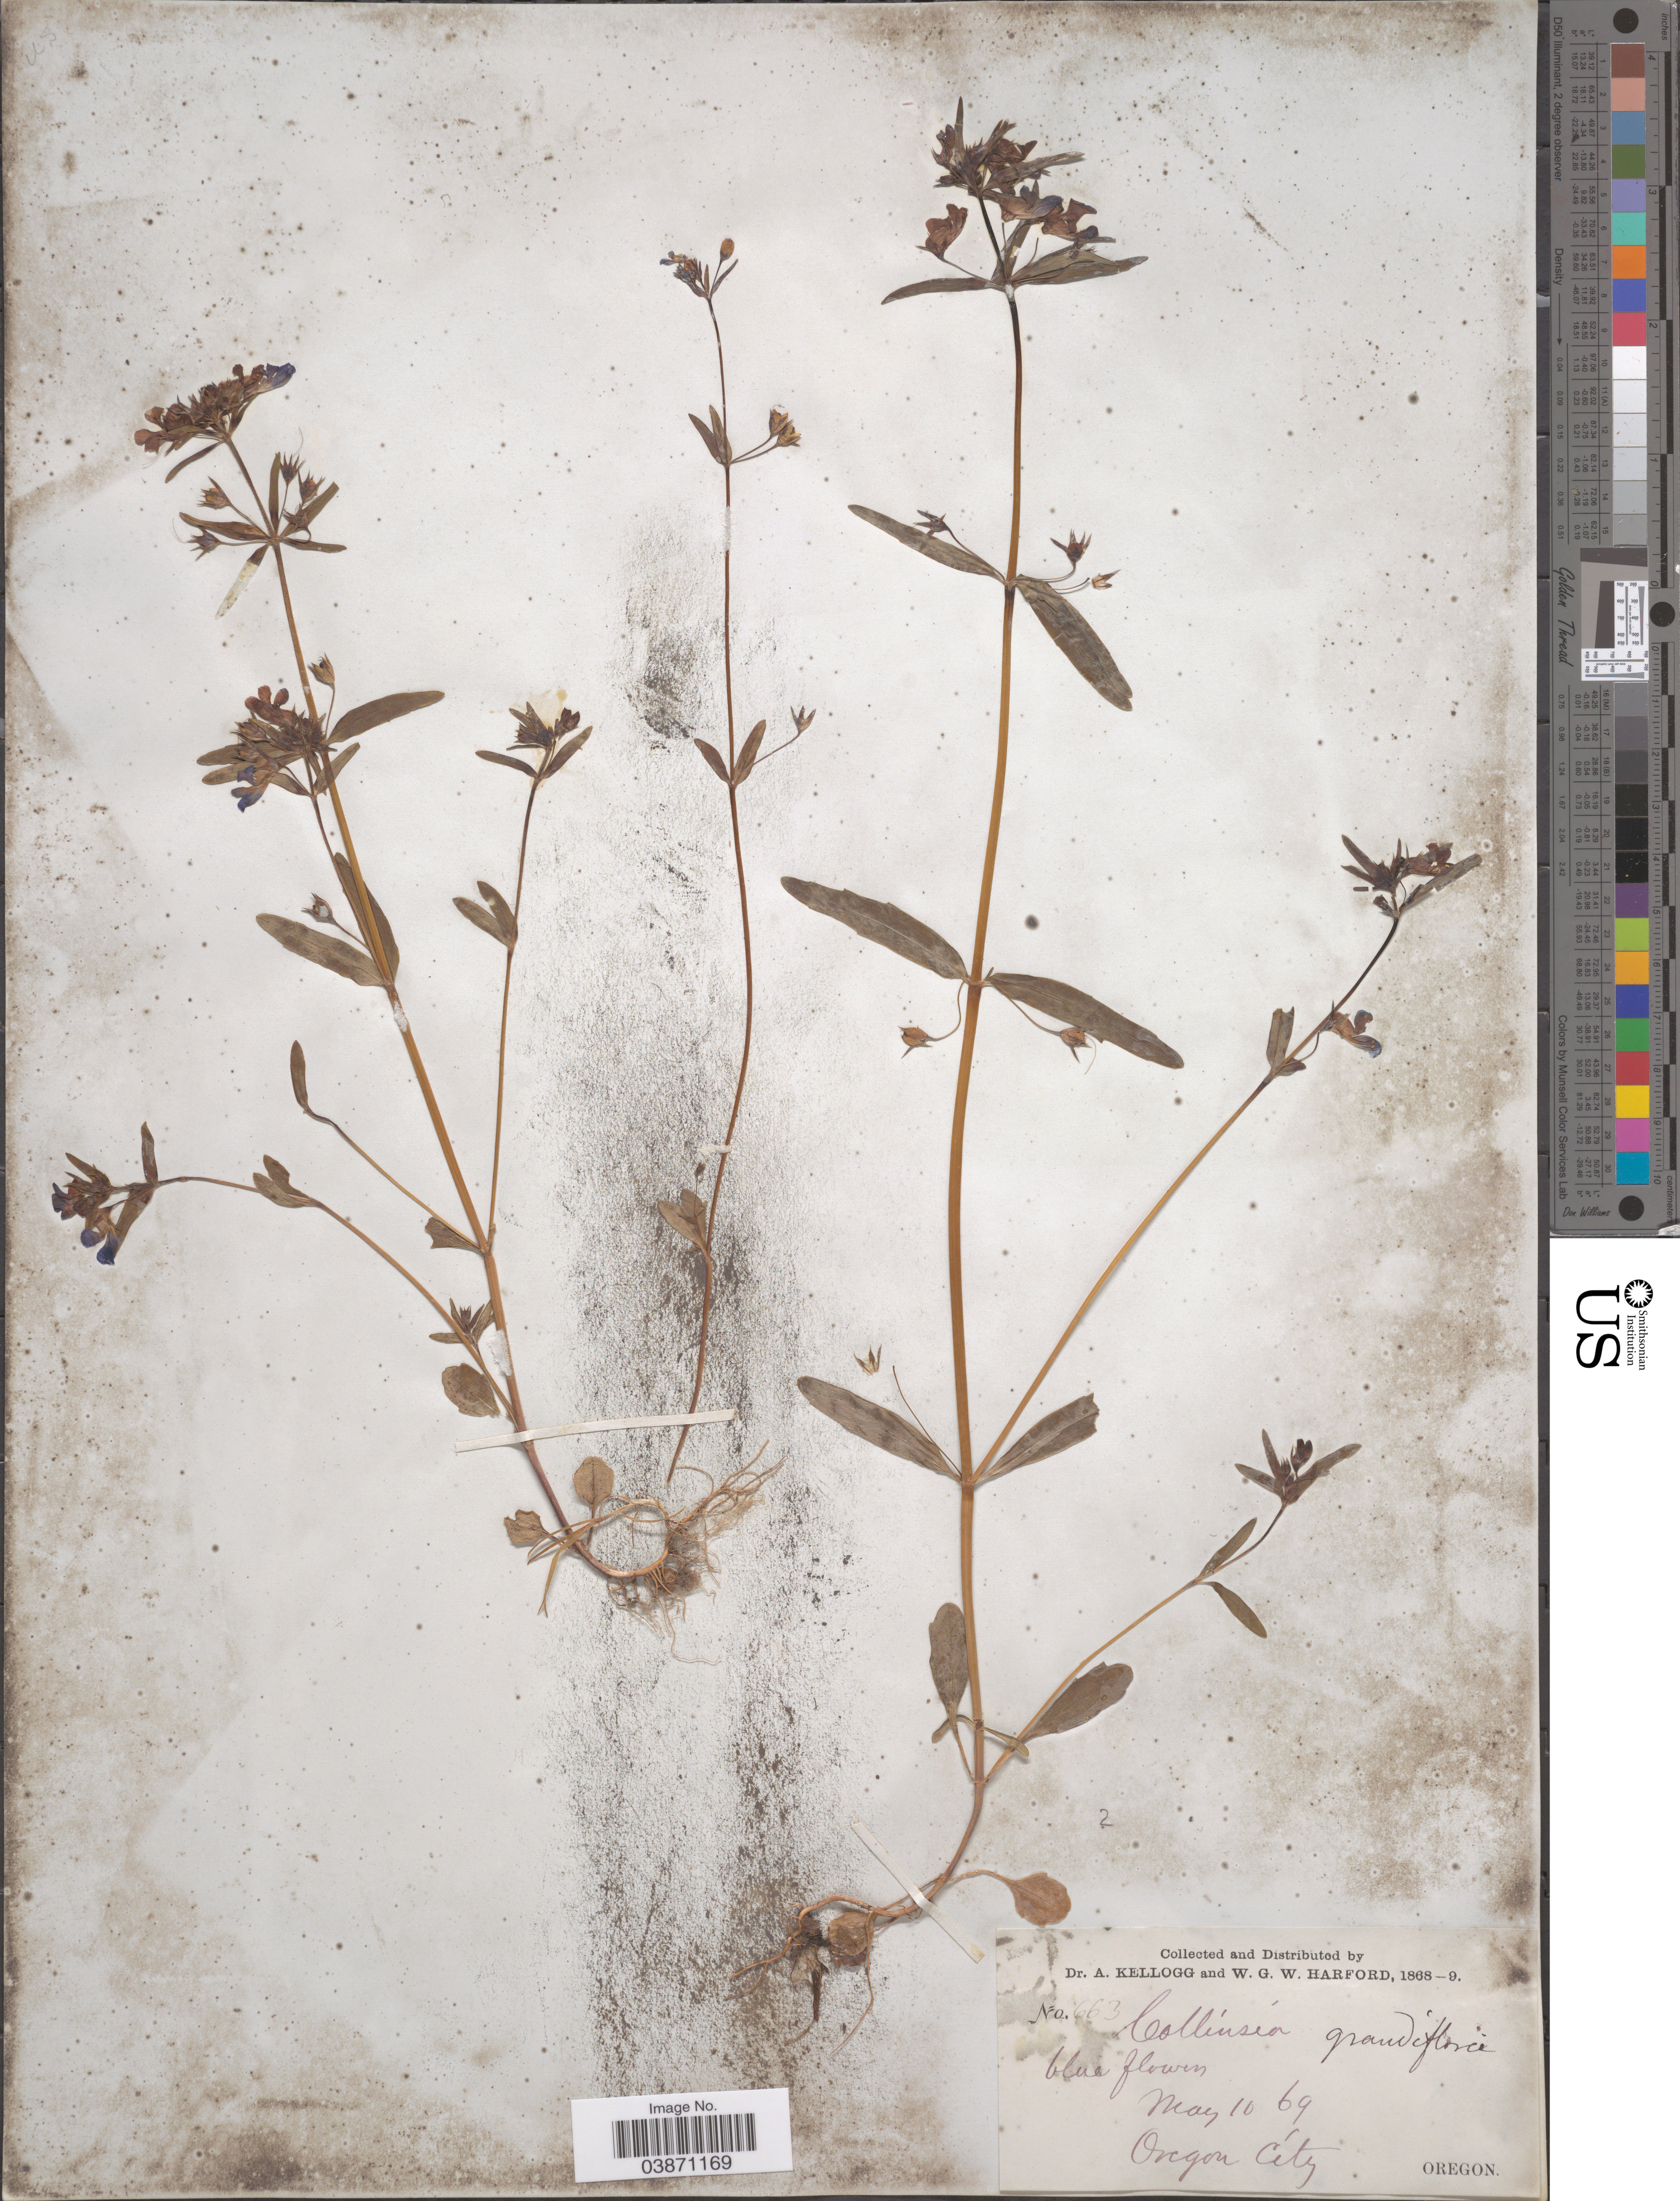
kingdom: Plantae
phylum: Tracheophyta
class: Magnoliopsida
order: Lamiales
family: Plantaginaceae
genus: Collinsia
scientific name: Collinsia grandiflora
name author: Lindl.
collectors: A. Kellogg & W. G. W. Harford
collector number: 663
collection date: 1869-05-10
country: United States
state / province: Oregon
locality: Oregon City.